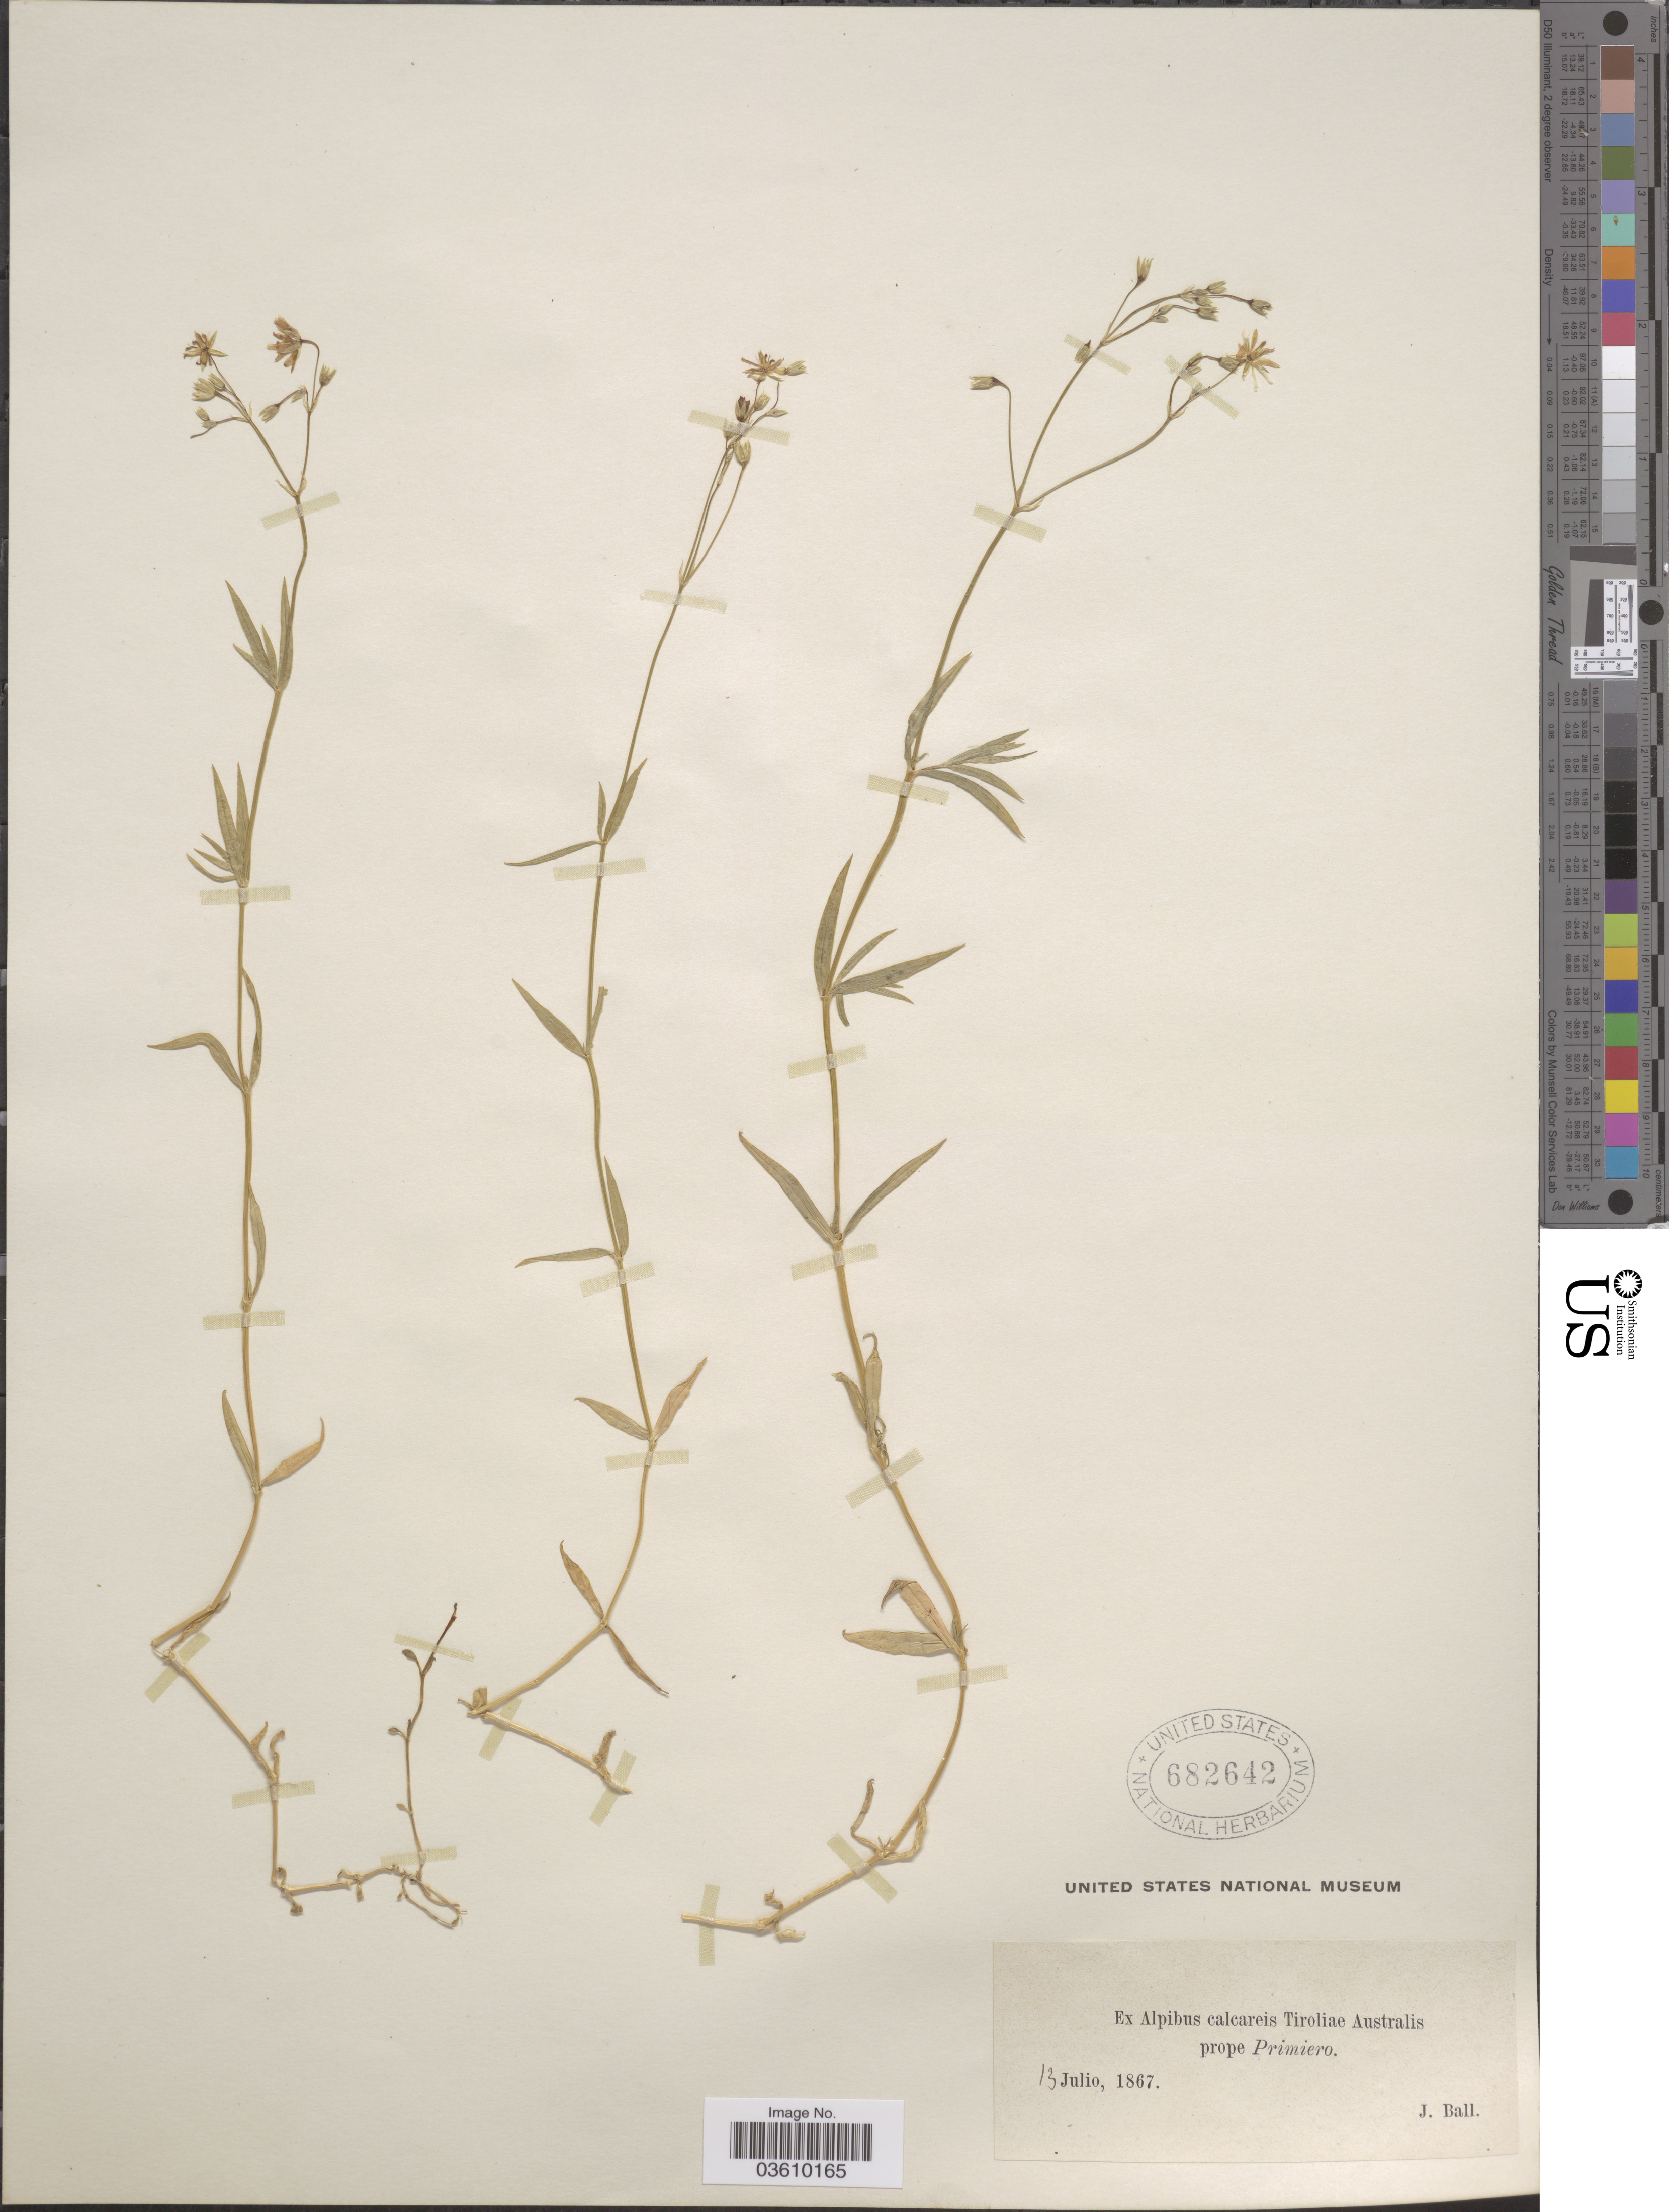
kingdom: Plantae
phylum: Tracheophyta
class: Magnoliopsida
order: Caryophyllales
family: Caryophyllaceae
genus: Stellaria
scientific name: Stellaria sp.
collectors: J. Ball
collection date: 1867-07-13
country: Italy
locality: Ex Alpibus calcareis Tiroliae Australis prope Primiero.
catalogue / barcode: US 682642